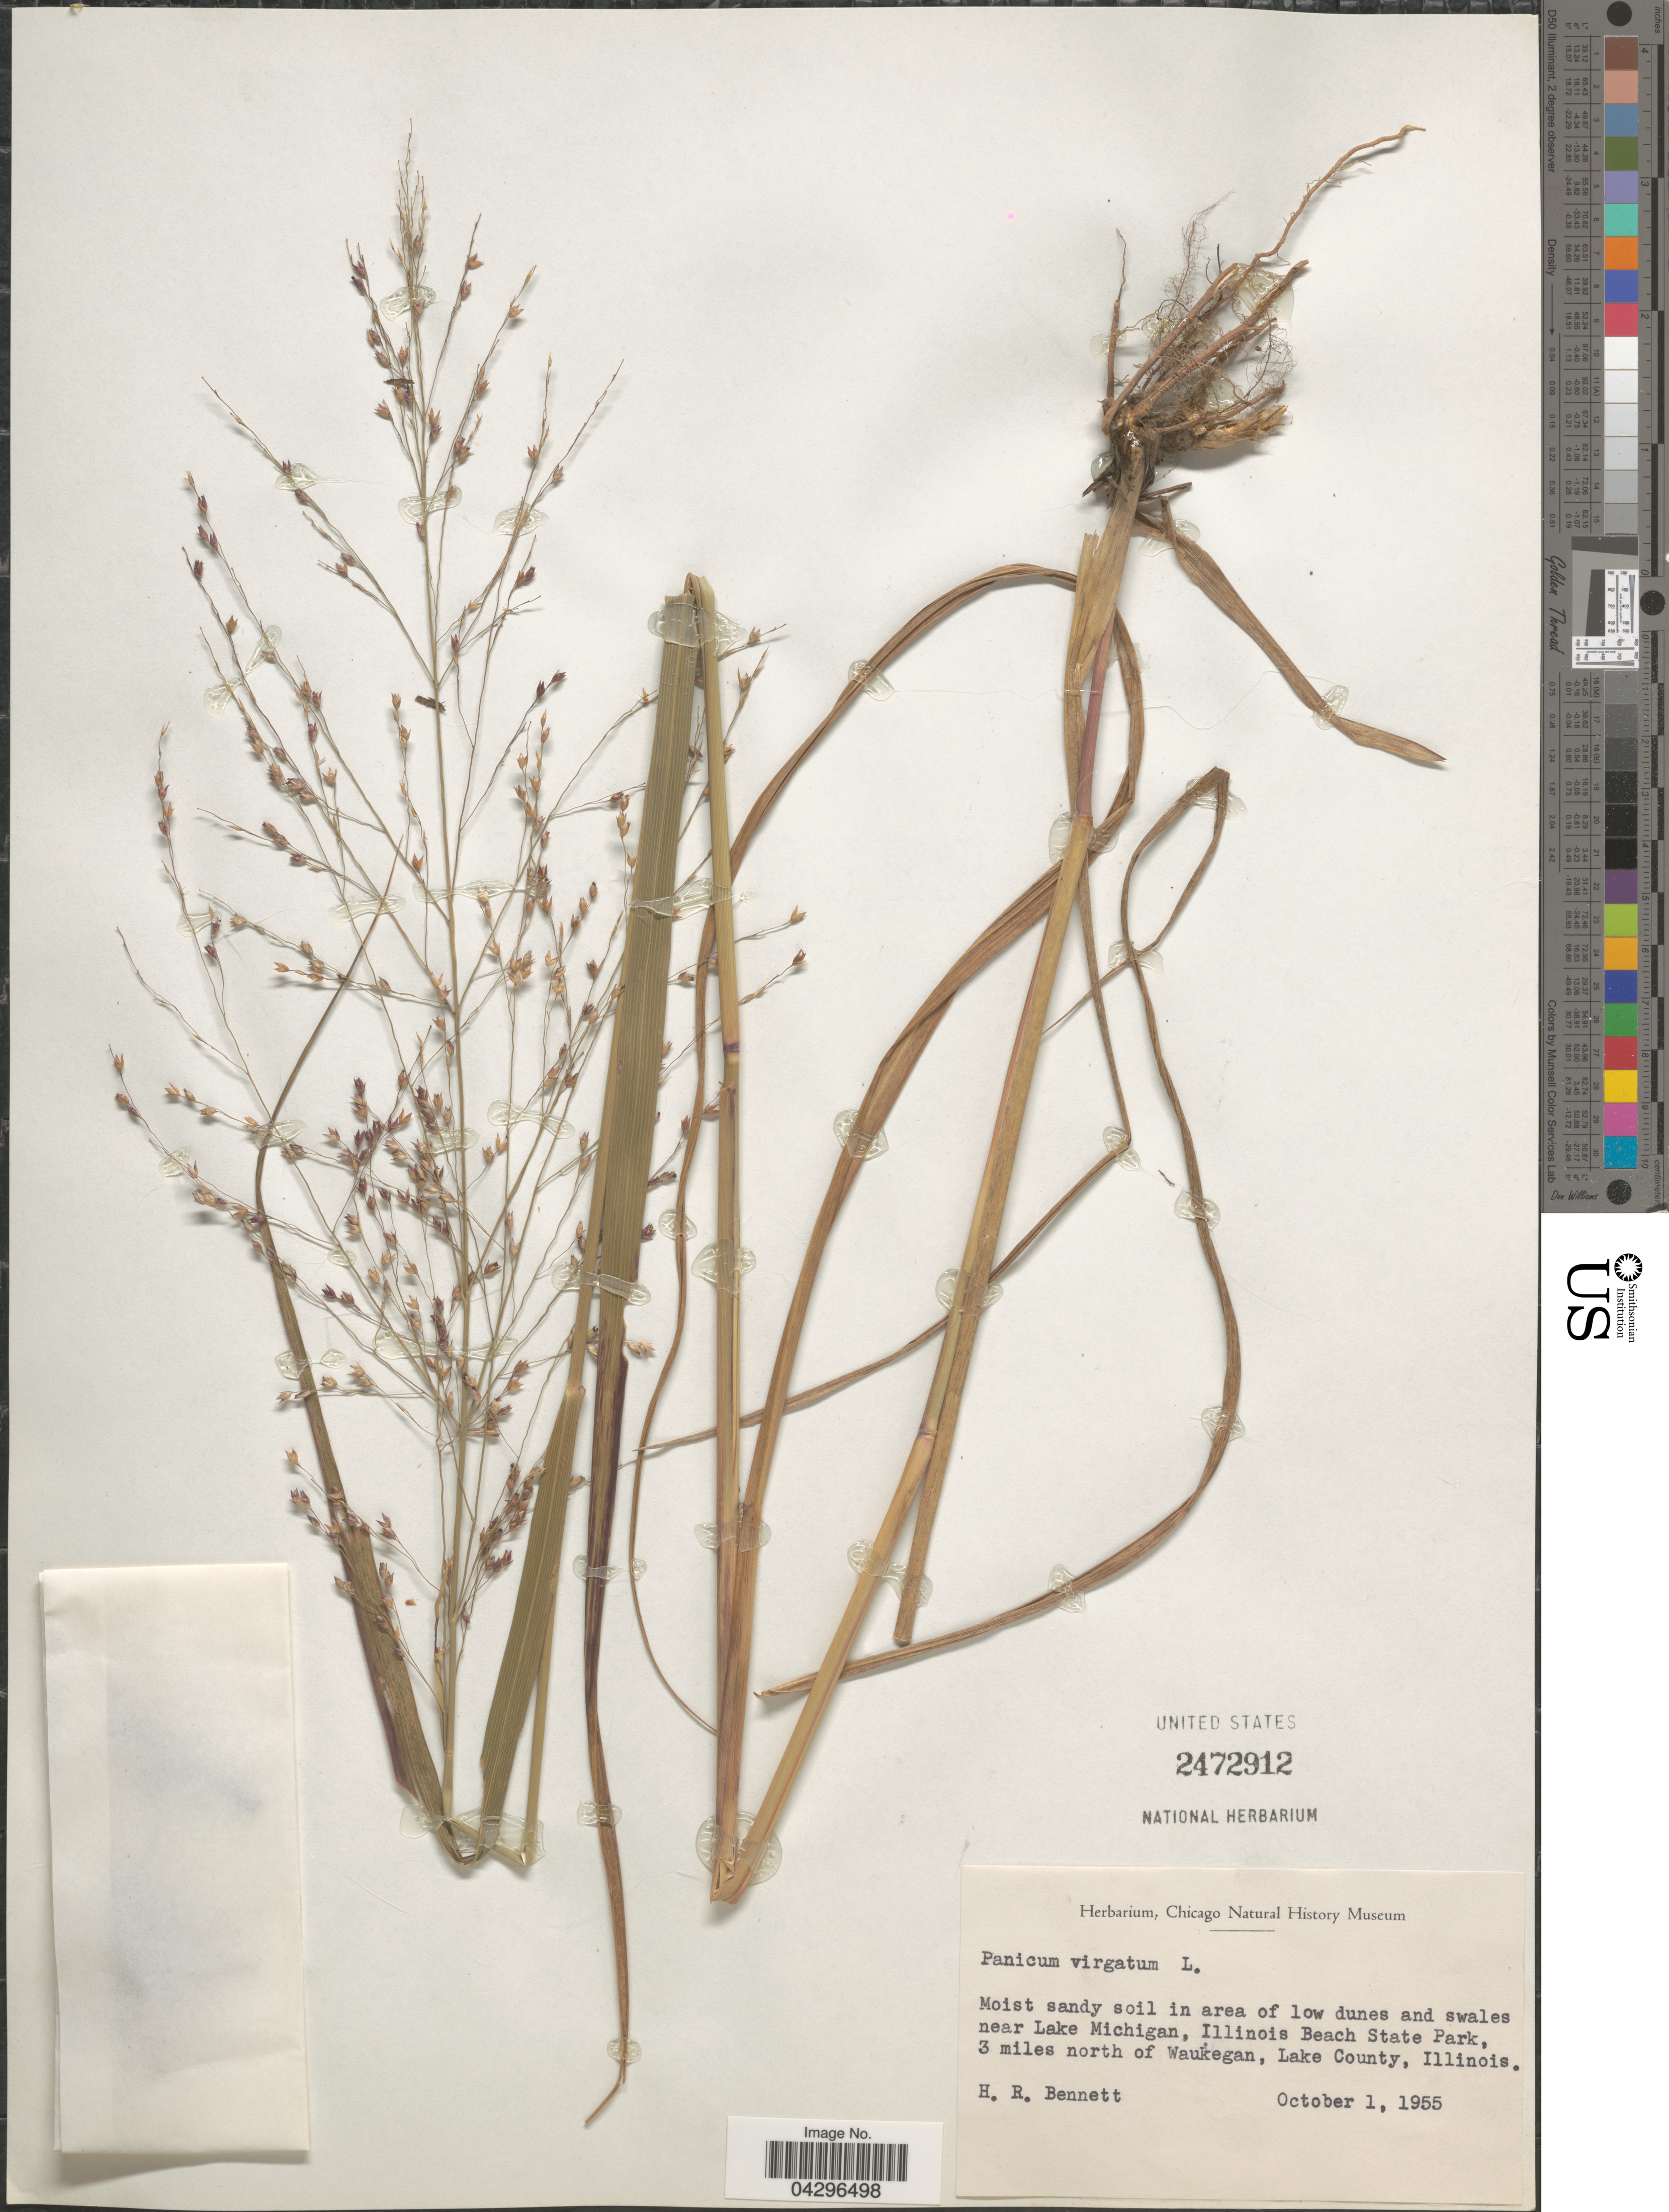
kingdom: Plantae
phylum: Tracheophyta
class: Liliopsida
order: Poales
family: Poaceae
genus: Panicum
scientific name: Panicum virgatum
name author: L.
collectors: H. R. Bennett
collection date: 1955-10-01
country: United States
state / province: Illinois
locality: Moist sandy soil in area of low dunes and swales near lake Michigan, Illinois Beach State Park, 3 miles north of Waukegan, Lake County.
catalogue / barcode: US 2472912